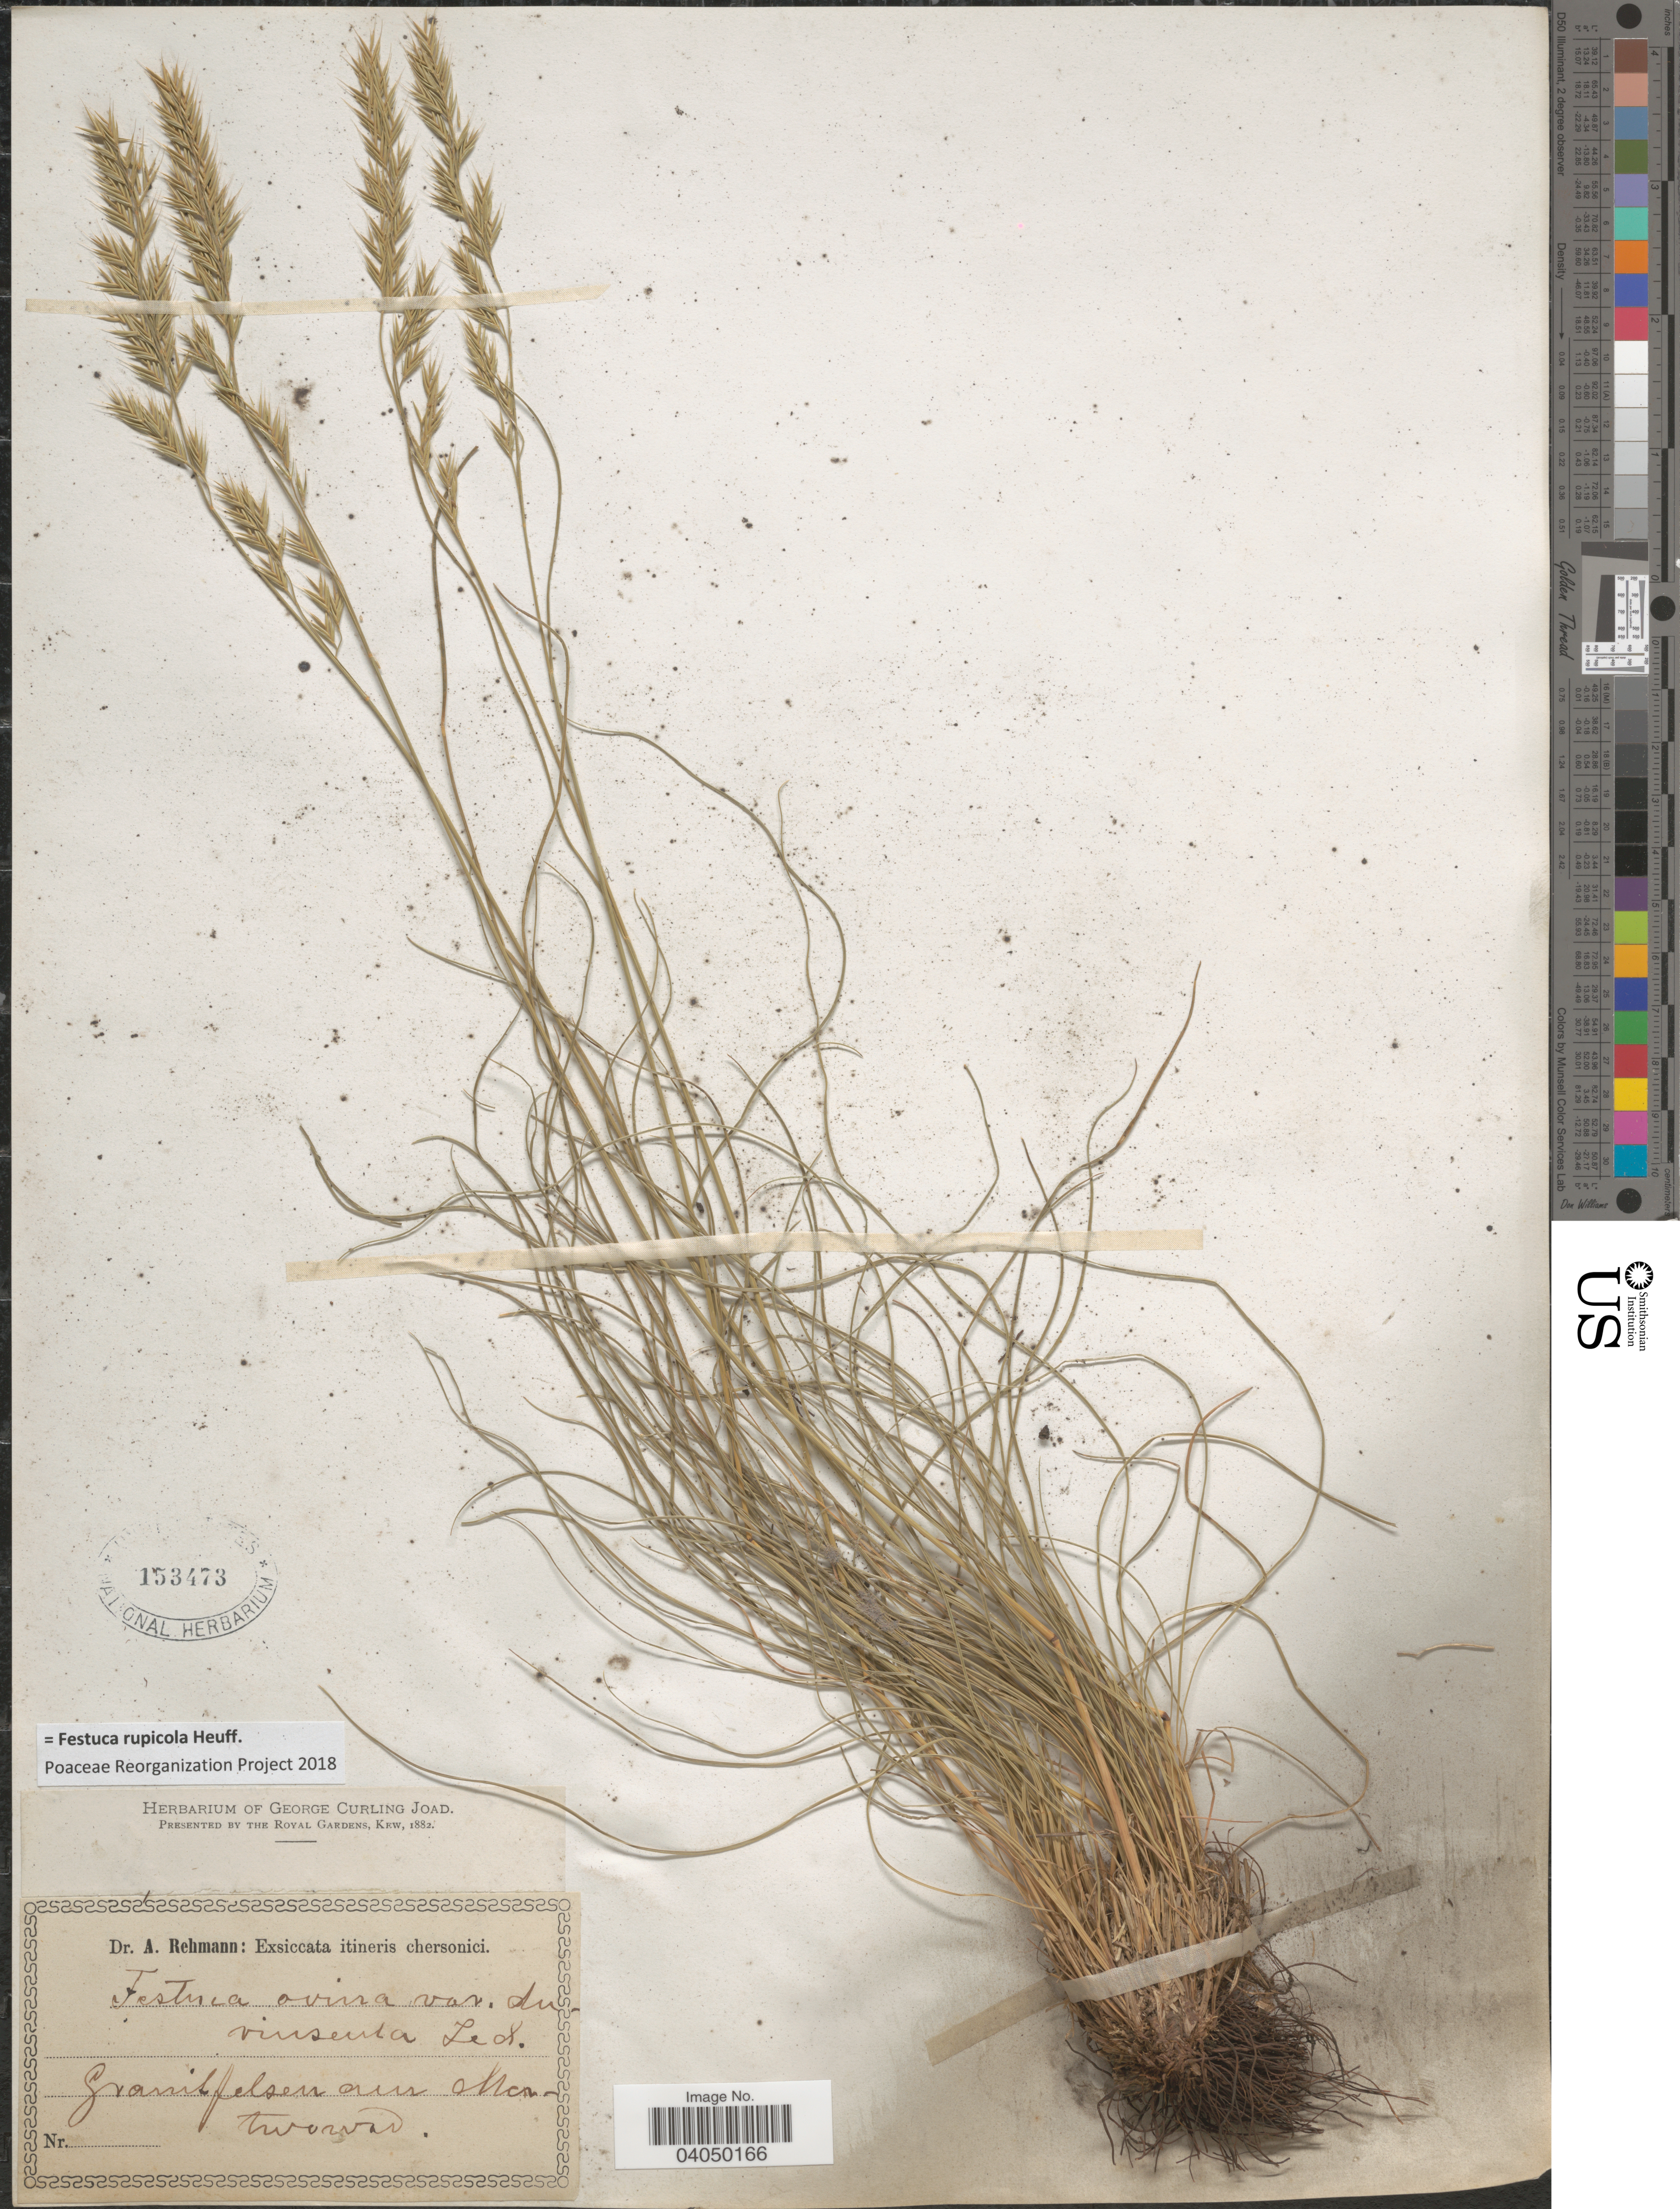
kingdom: Plantae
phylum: Tracheophyta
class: Liliopsida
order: Poales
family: Poaceae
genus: Festuca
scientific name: Festuca rupicola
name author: Heuff.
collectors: A. Rehmann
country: Ukraine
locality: Itineris chersonici. Granitfelsen am Mentwowad. [interpreted]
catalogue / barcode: US 153473